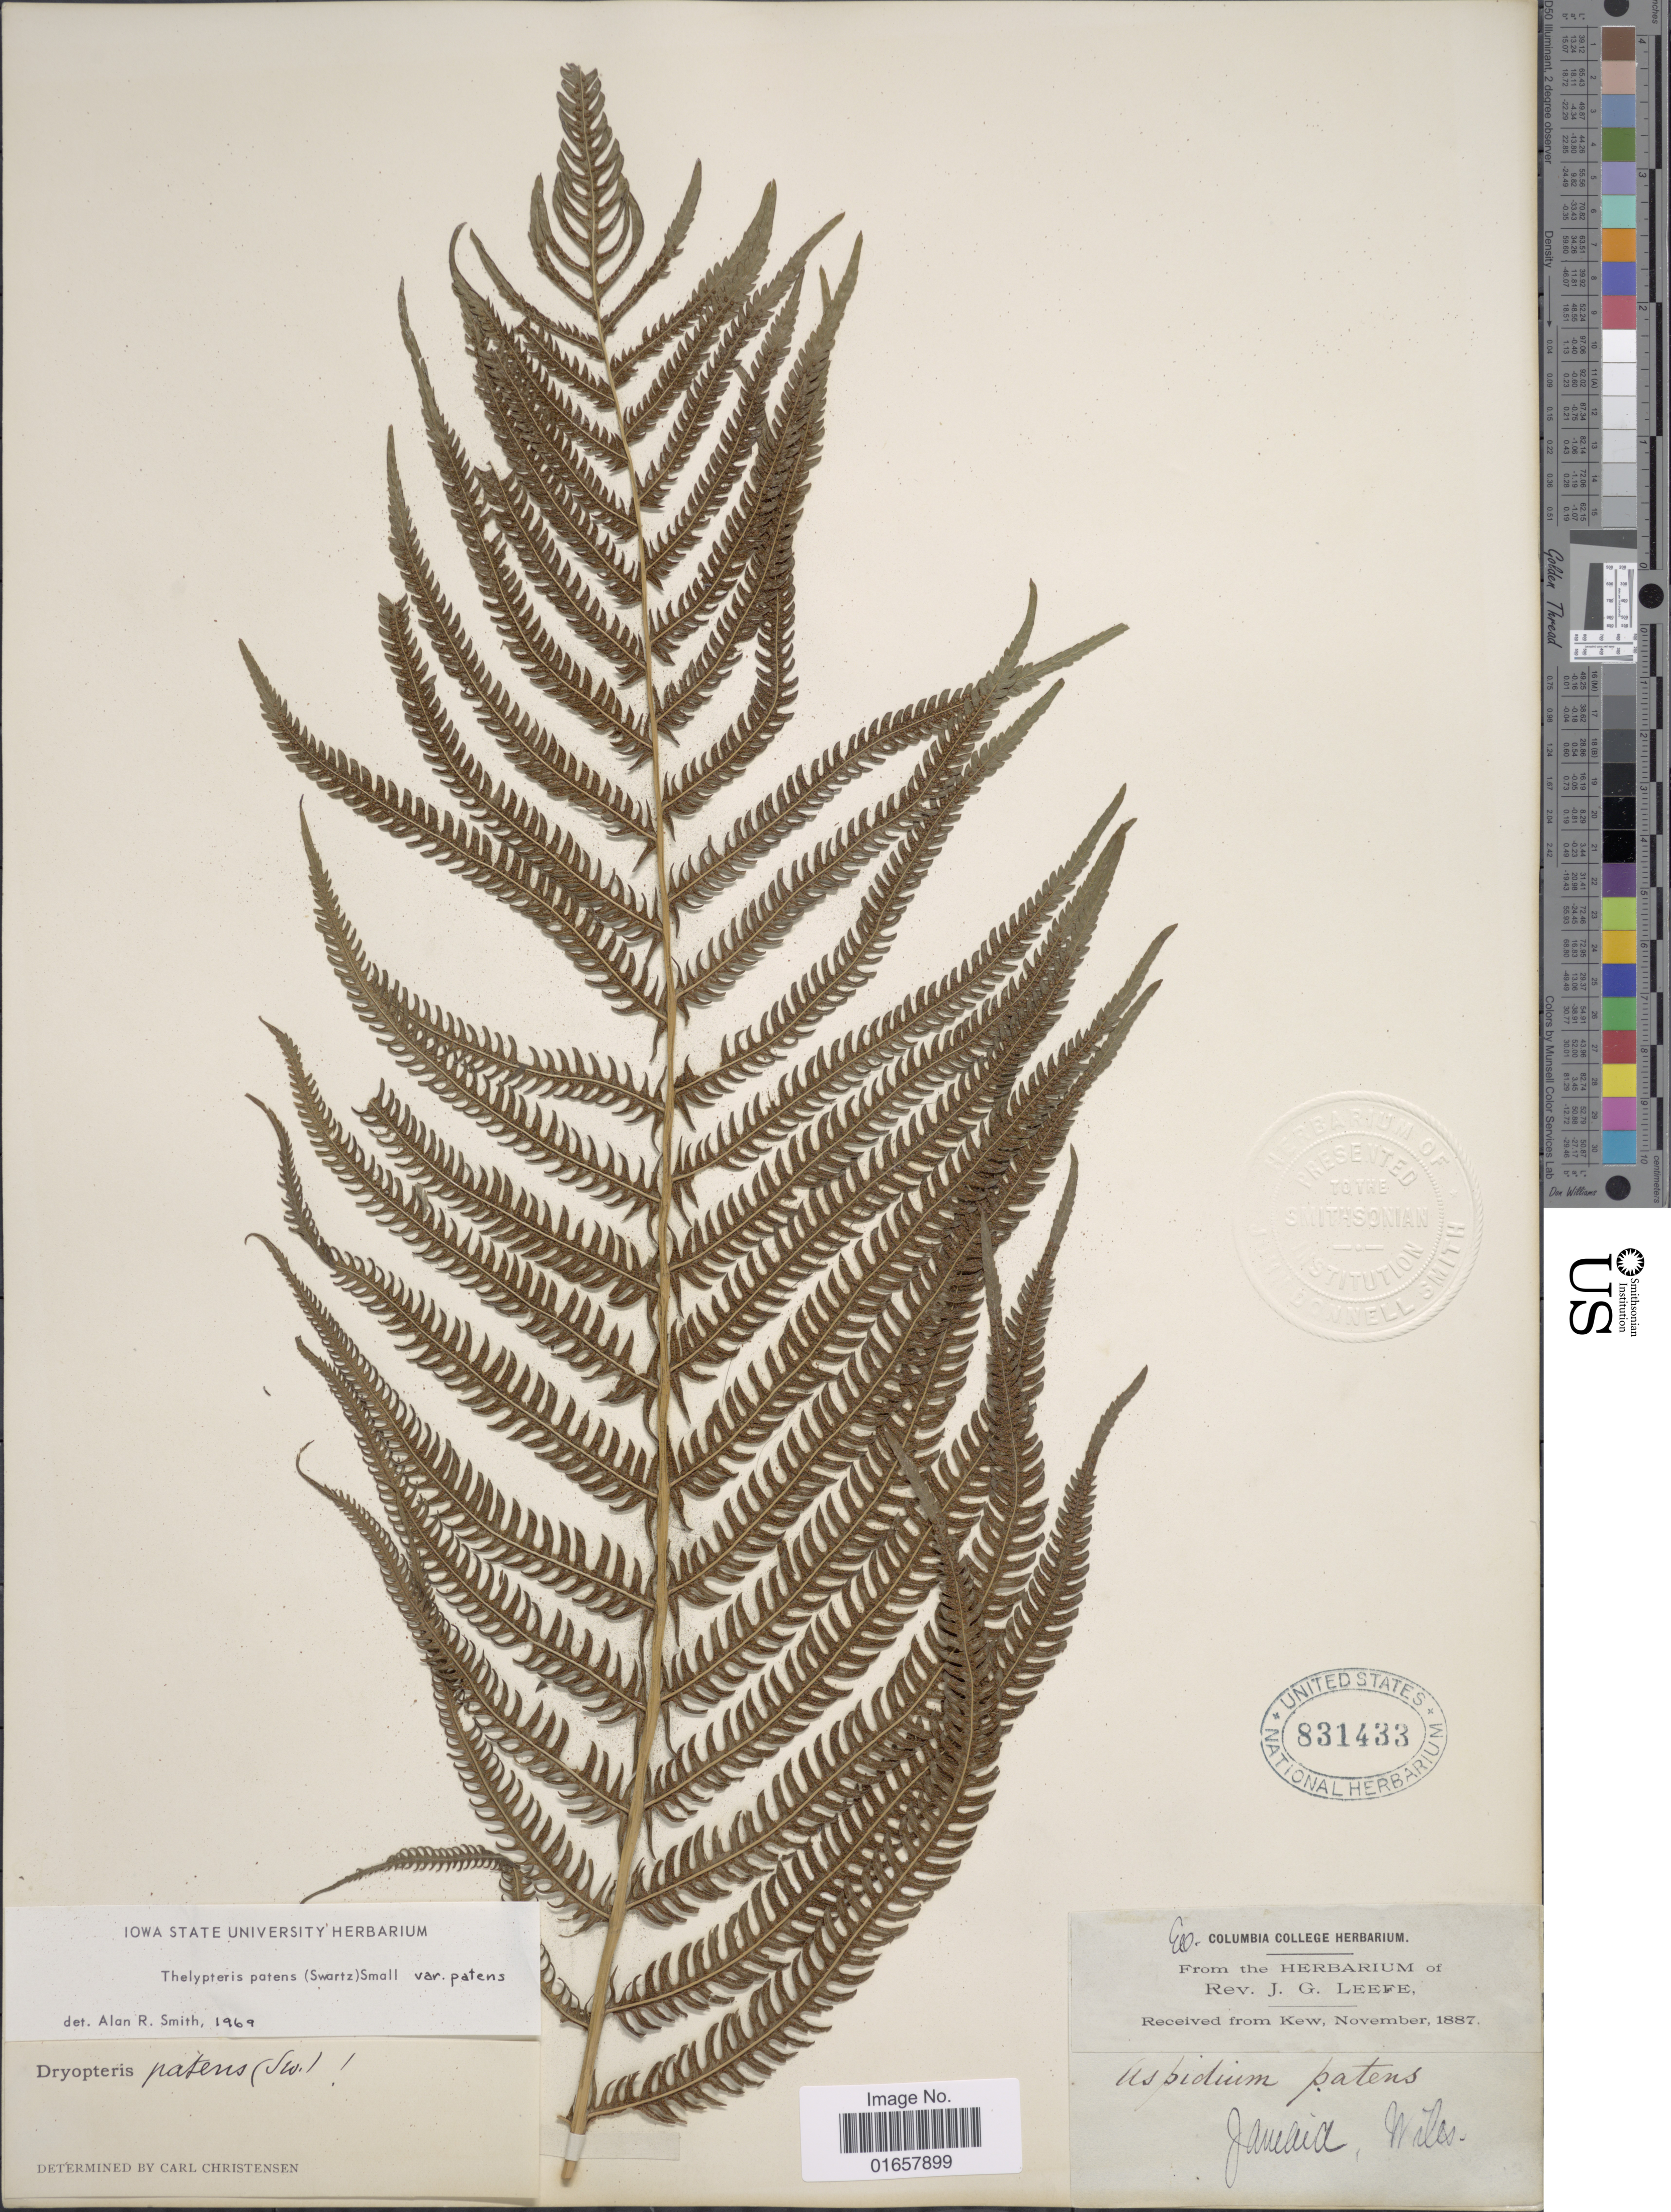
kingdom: Plantae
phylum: Tracheophyta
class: Polypodiopsida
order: Polypodiales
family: Thelypteridaceae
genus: Christella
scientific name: Christella patens var. patens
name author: (Sw.) Holttum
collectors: ex herb. Rev. J. G. Leefe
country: Jamaica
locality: Jamaica, Wiles.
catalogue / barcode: US 831433